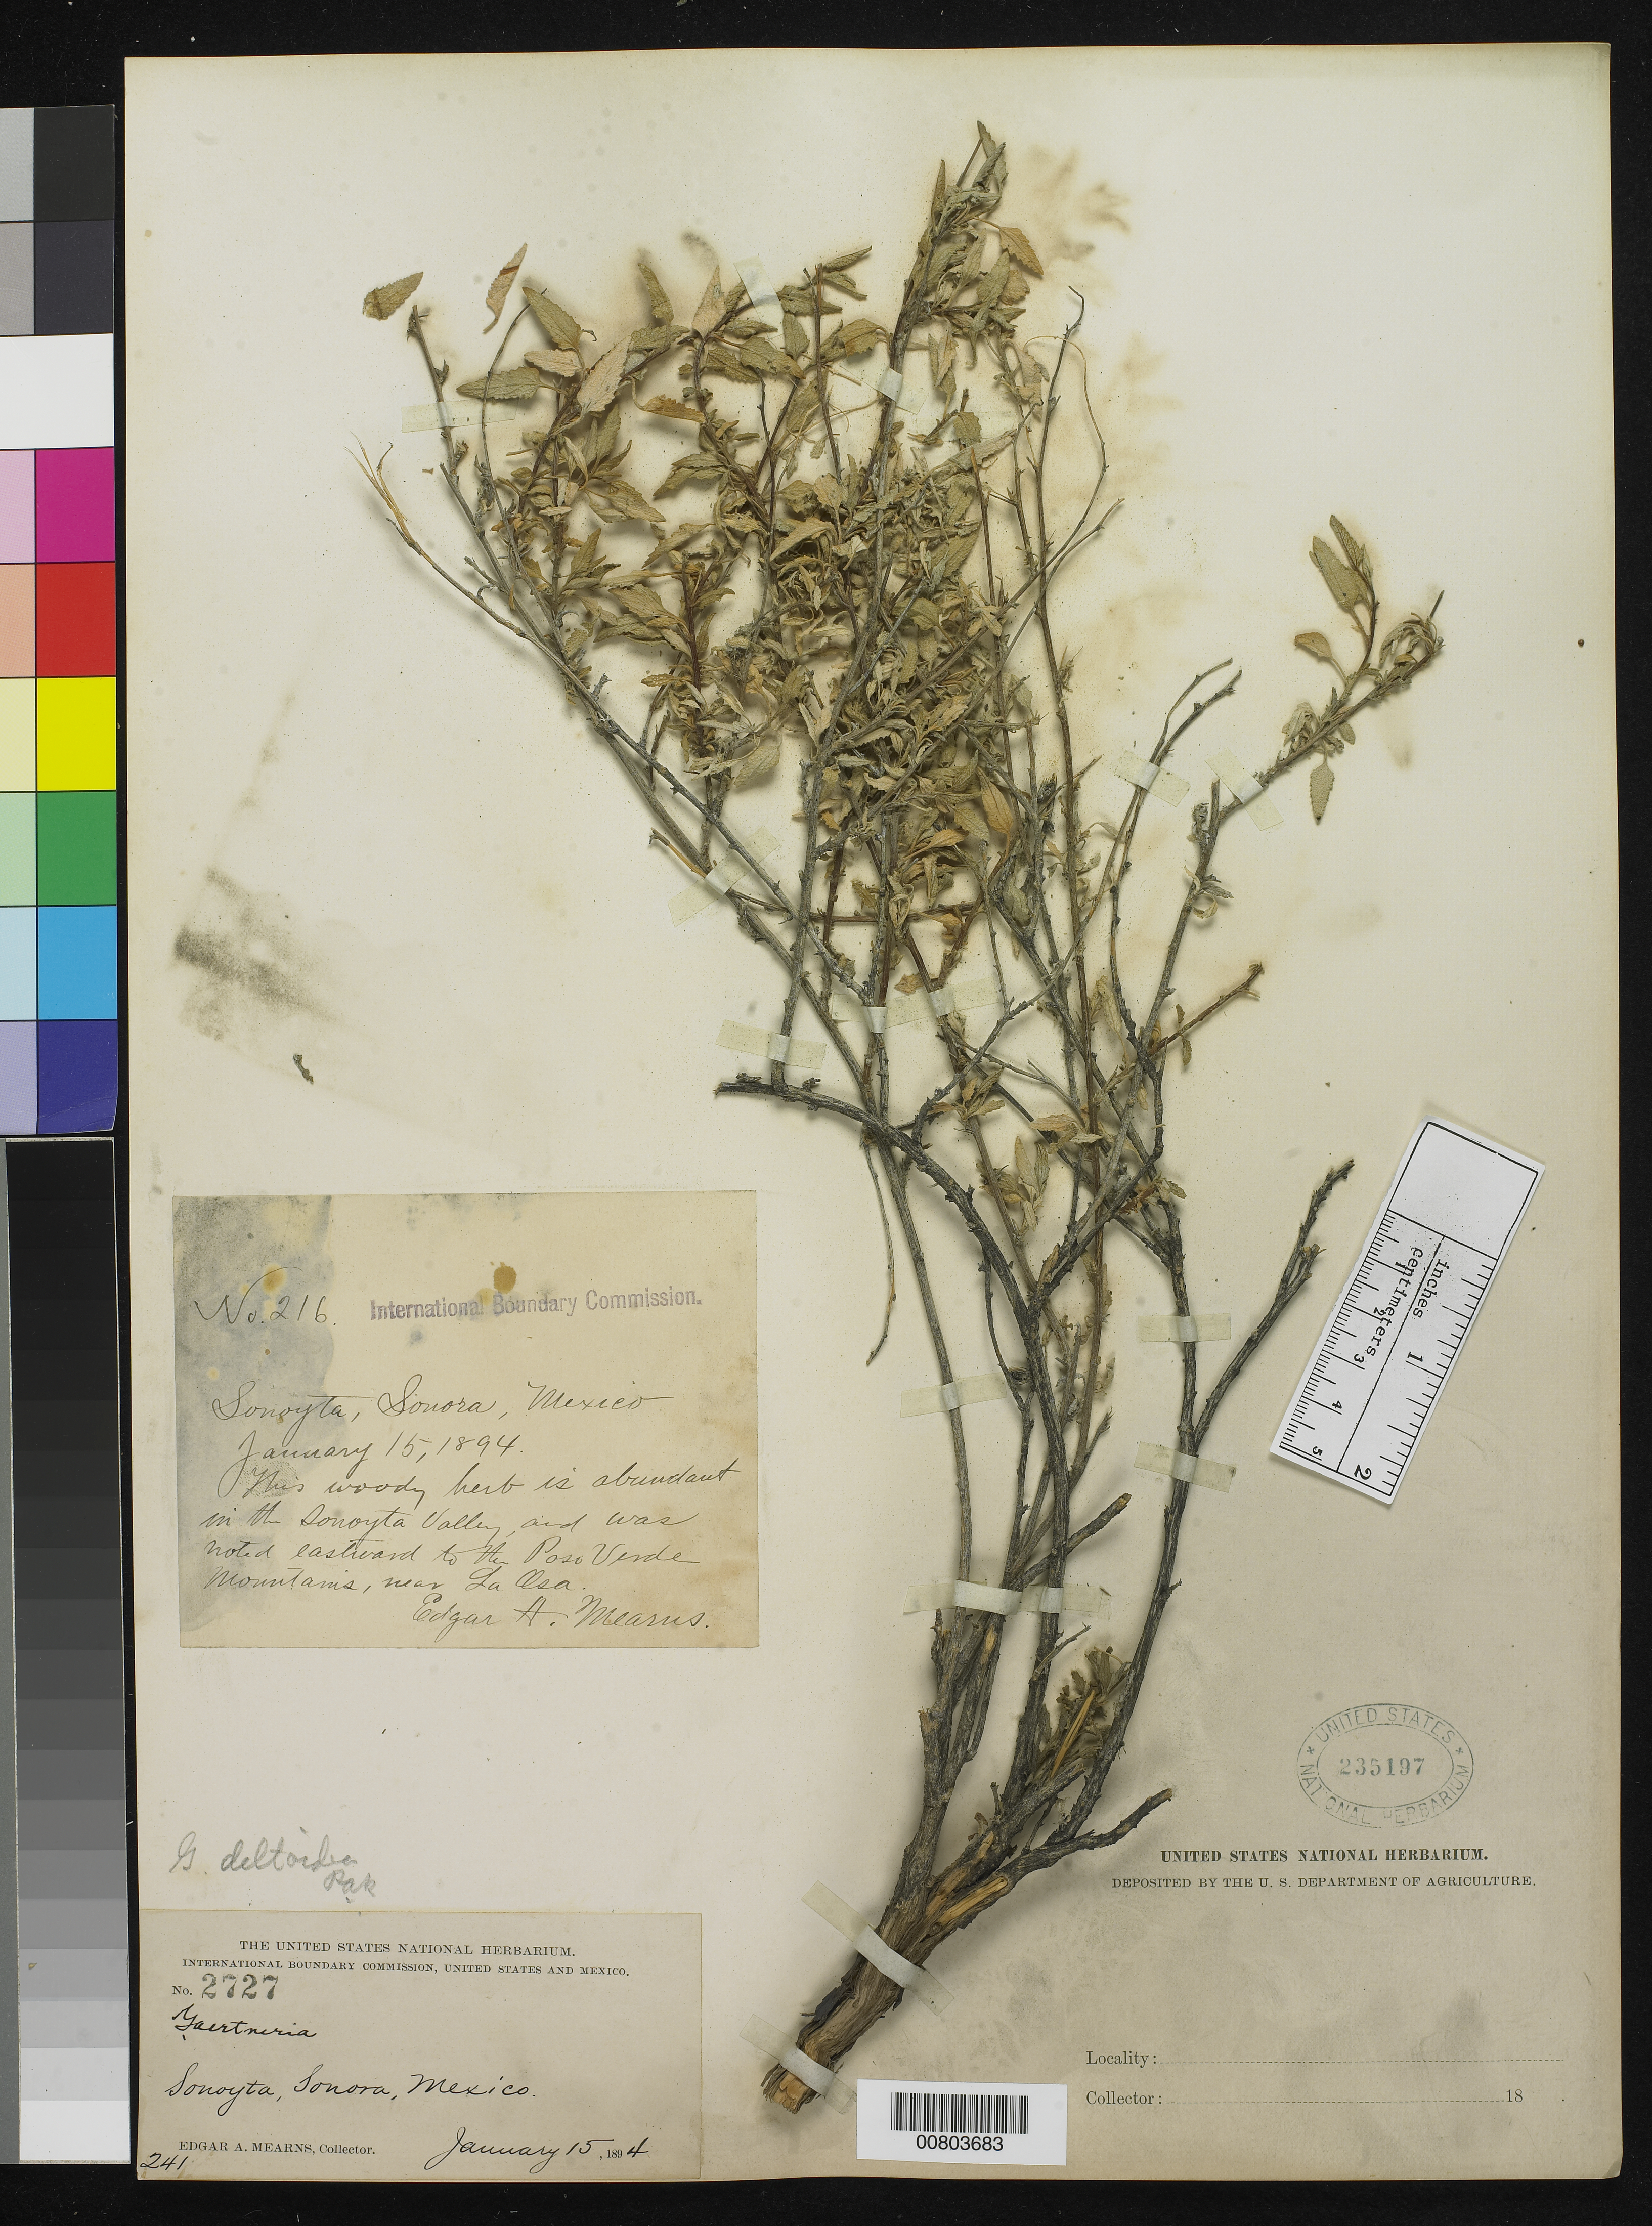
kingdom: Plantae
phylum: Tracheophyta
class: Magnoliopsida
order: Asterales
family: Asteraceae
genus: Franseria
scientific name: Franseria deltoidea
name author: Torr.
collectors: E. A. Mearns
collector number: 2727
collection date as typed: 15 Jan 1894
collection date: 1894-01-15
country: Mexico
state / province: Sonora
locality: Sonoyta, Sonora.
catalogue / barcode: US 235197